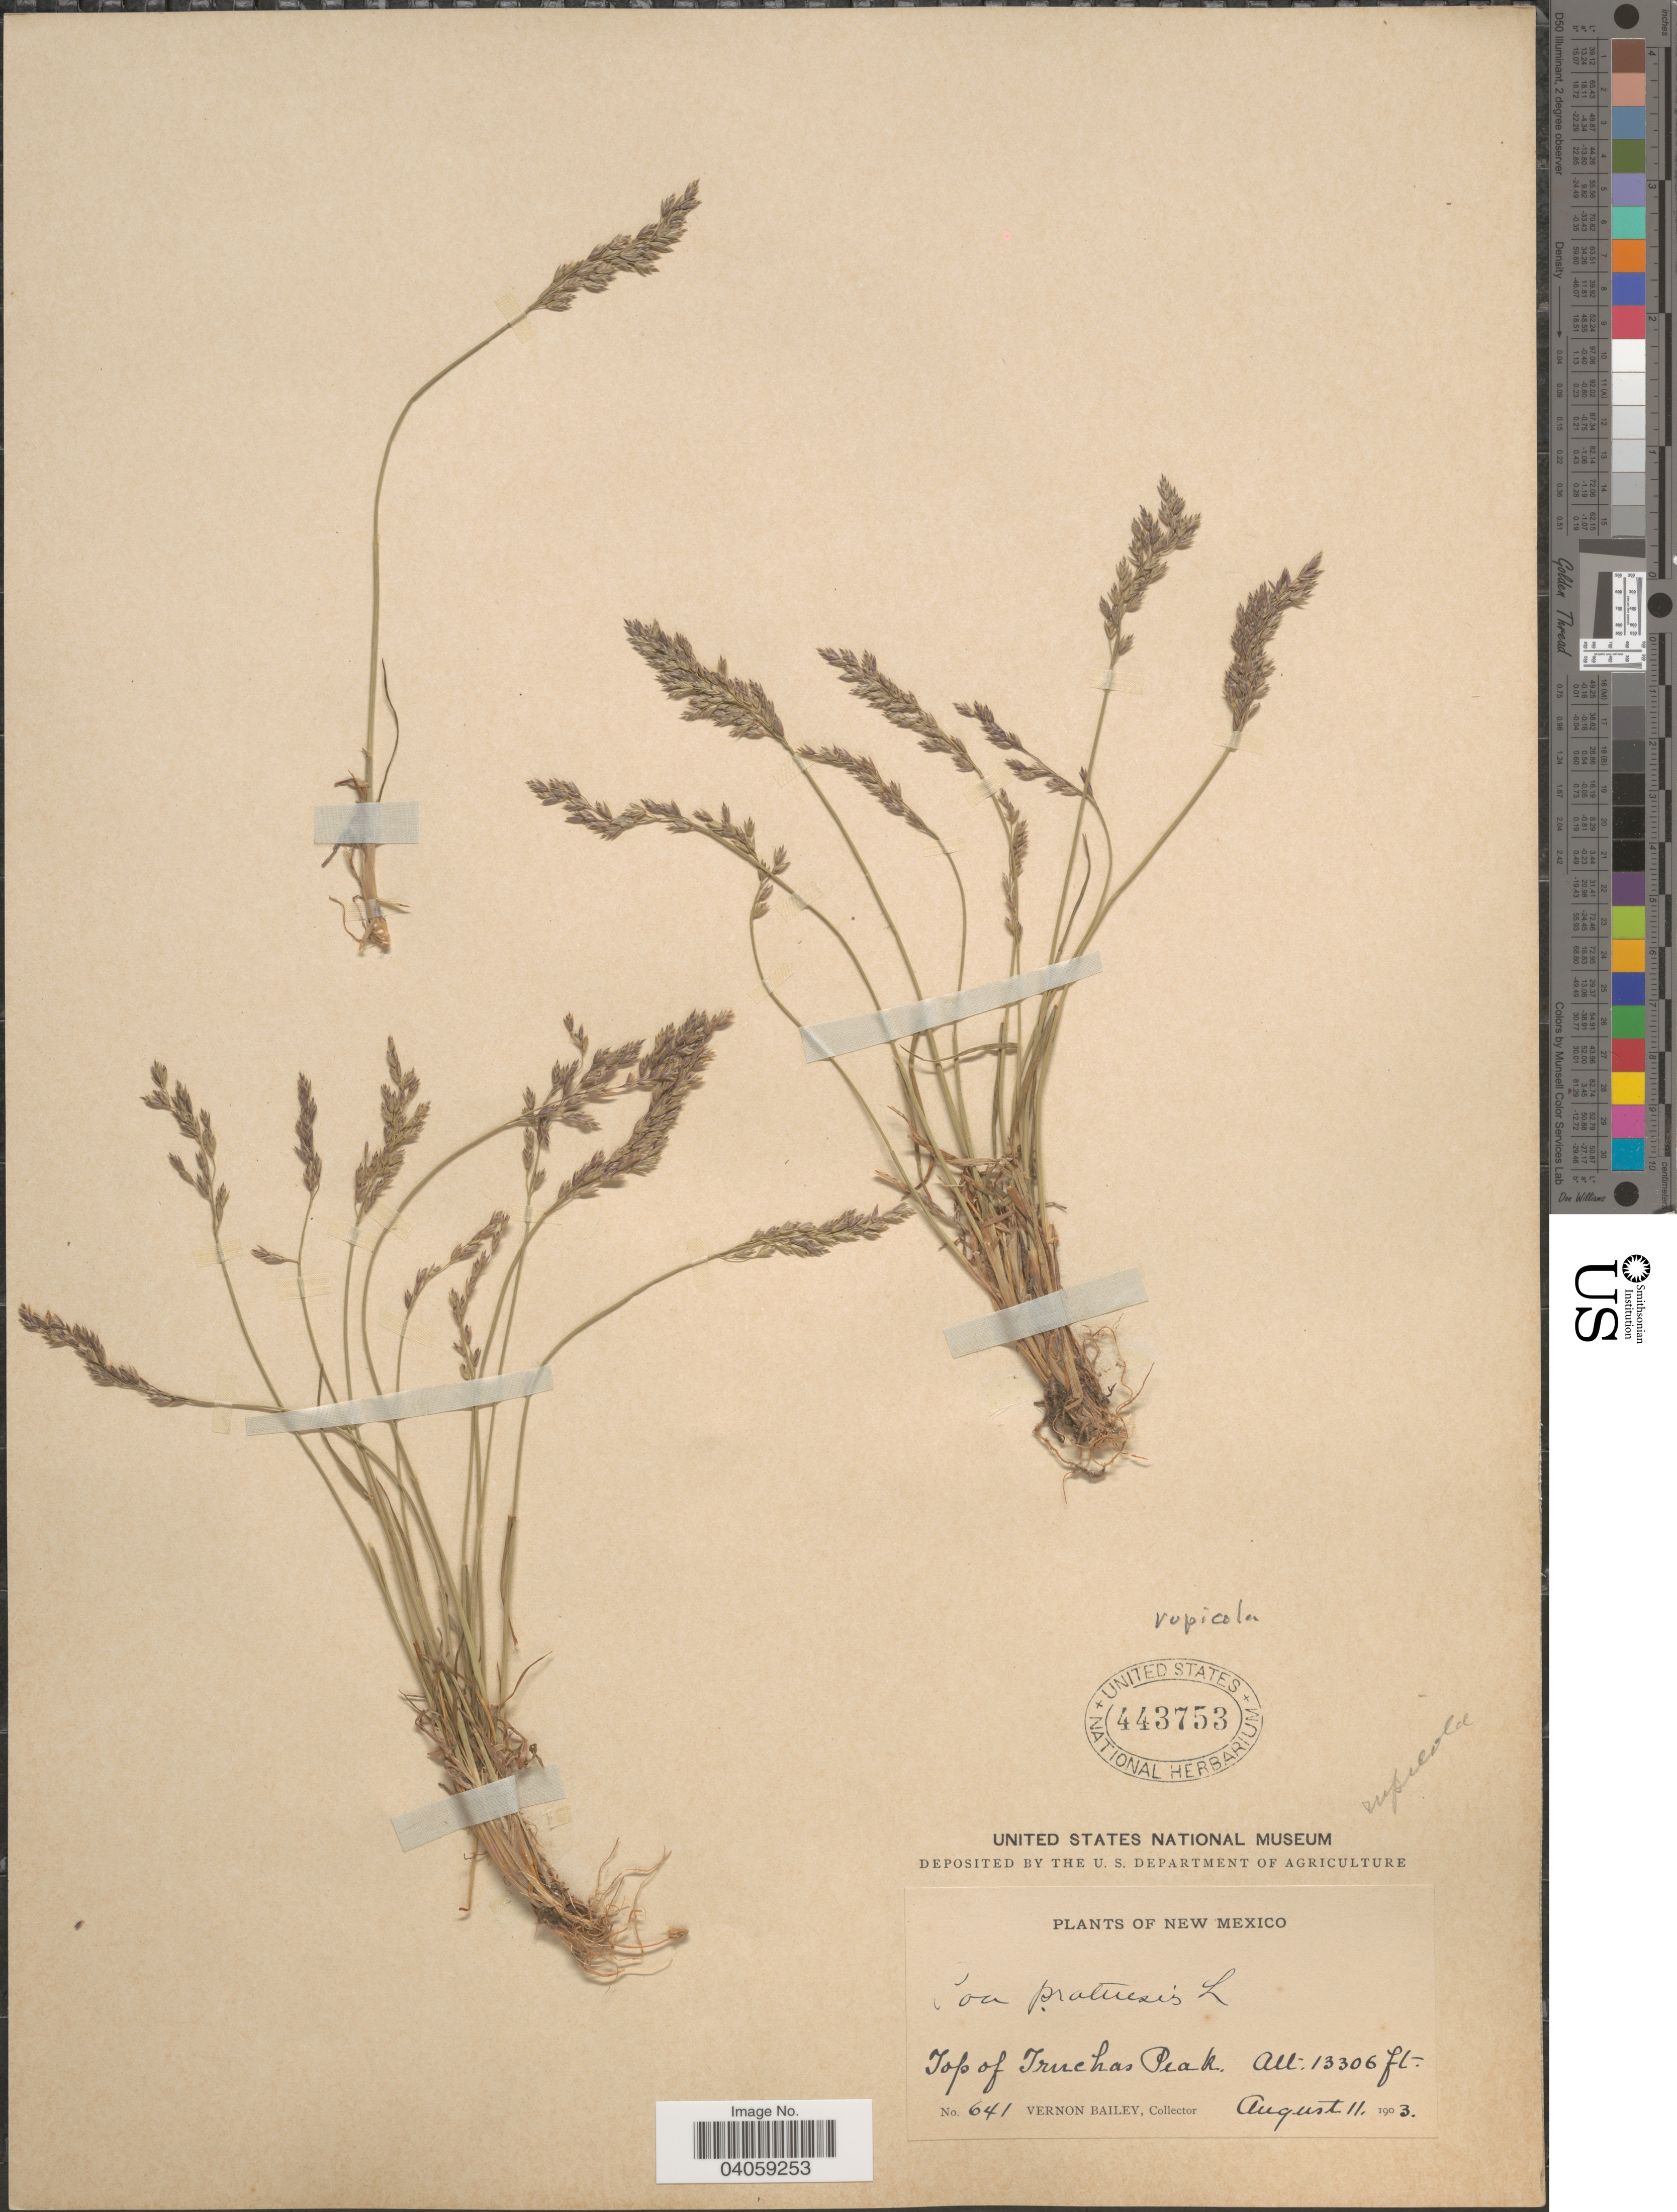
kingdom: Plantae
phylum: Tracheophyta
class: Liliopsida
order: Poales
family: Poaceae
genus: Poa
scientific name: Poa glauca subsp. rupicola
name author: (Nash) W.A. Weber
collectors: V. O. Bailey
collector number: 641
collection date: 1903-08-11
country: United States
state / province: New Mexico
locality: Top of Truchas Peak.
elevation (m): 4056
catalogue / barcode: US 443753